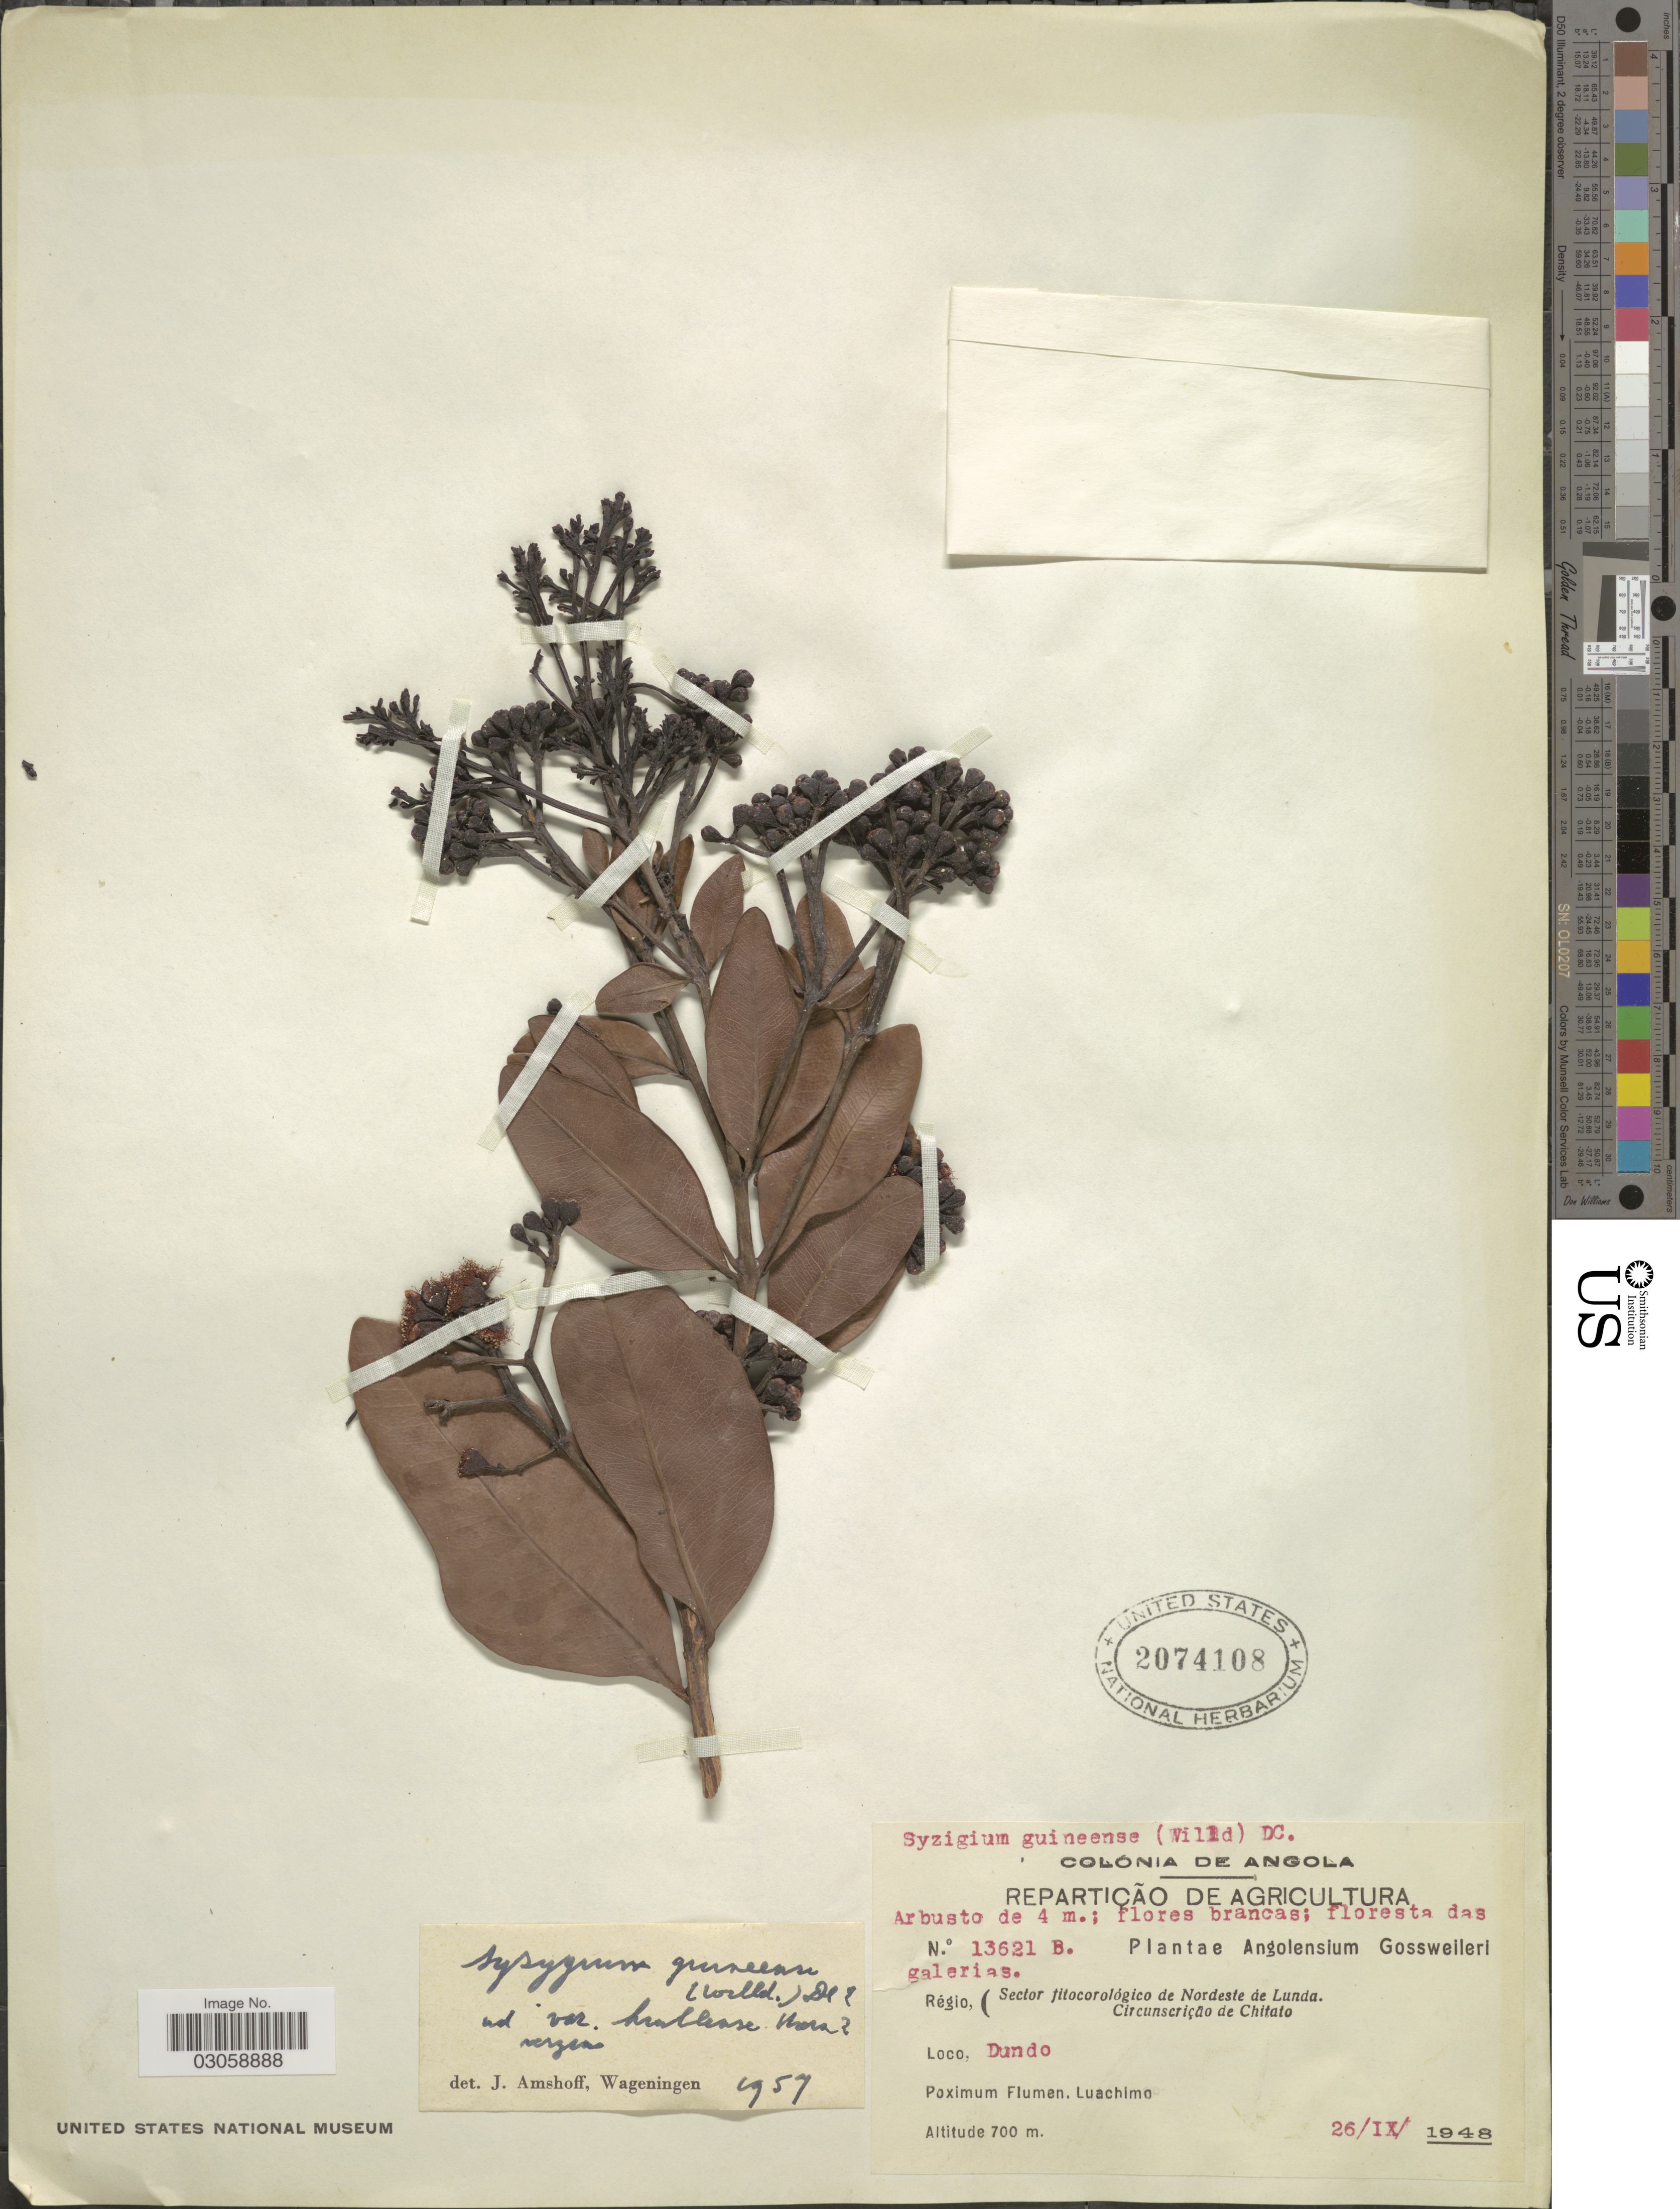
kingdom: Plantae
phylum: Tracheophyta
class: Magnoliopsida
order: Myrtales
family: Myrtaceae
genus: Syzygium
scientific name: Syzygium guineense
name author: (Willd.) DC.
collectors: -. Gossweiler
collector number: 13621 B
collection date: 1948-09-26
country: Angola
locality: Regio, (Sector fitocorológico de Nordeste de Lunda, Circunsricao de Chitato), Dundo, Luachimo.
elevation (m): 700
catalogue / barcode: US 2074108